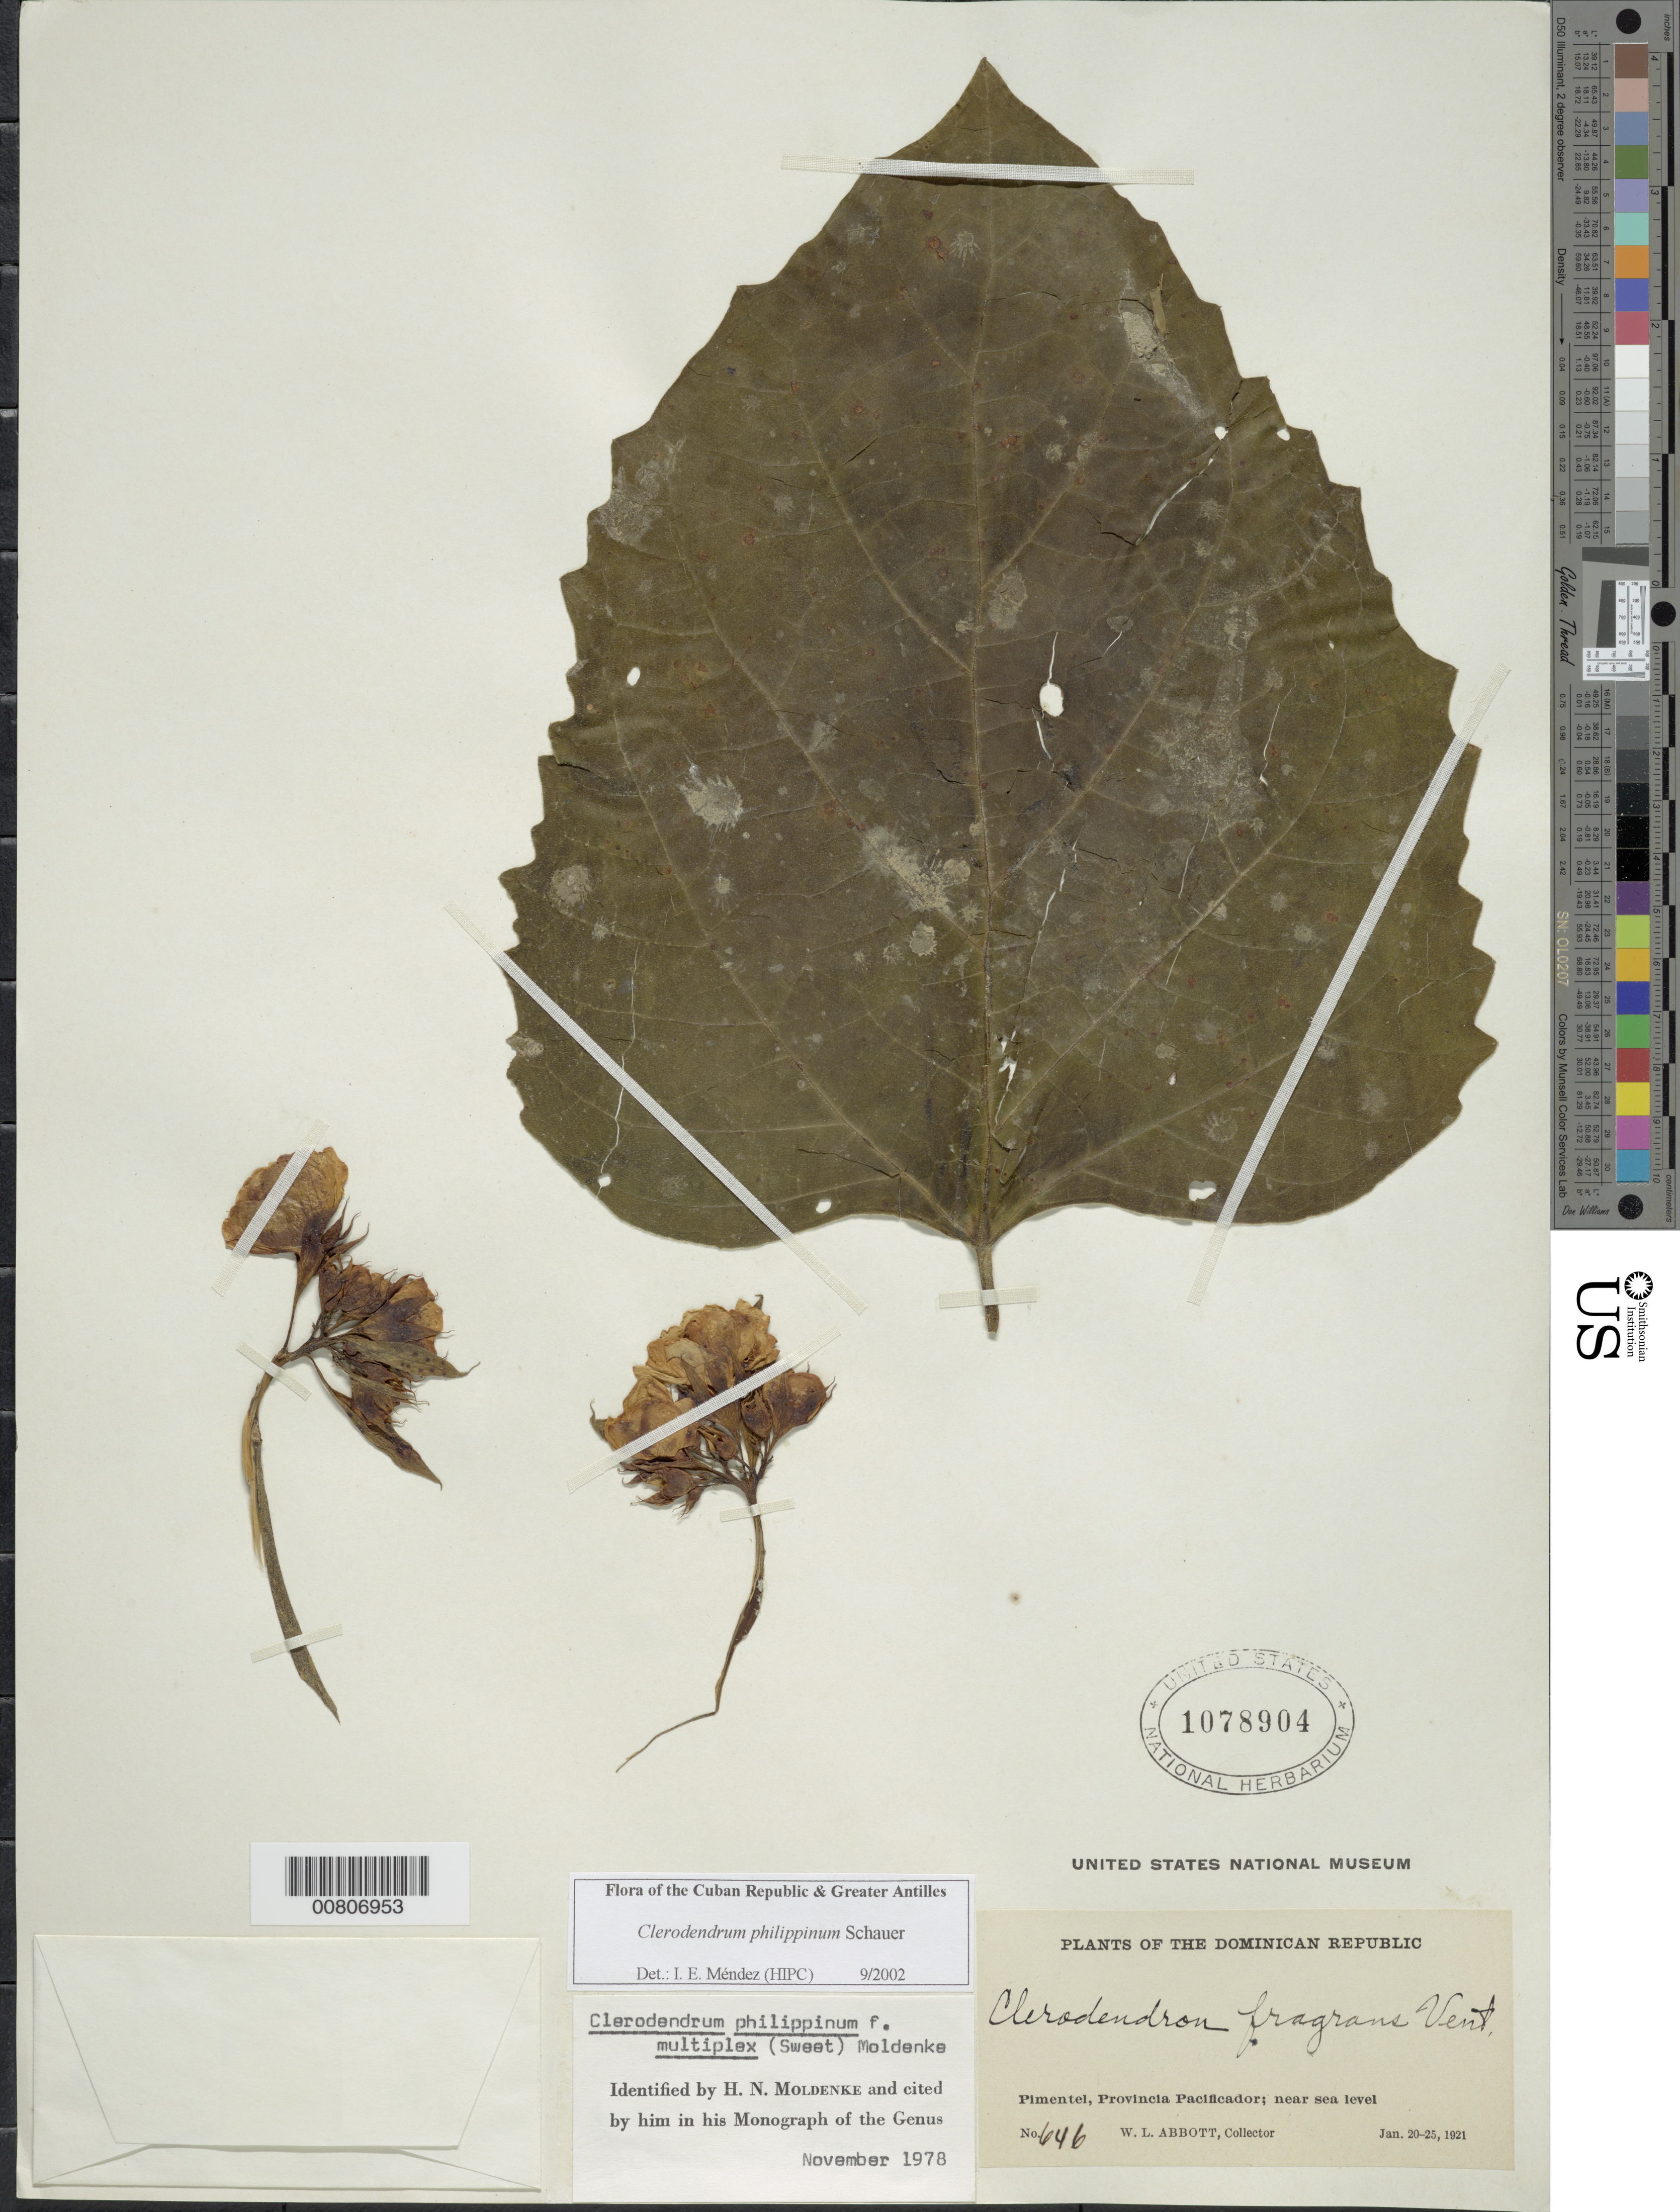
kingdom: Plantae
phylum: Tracheophyta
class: Magnoliopsida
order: Lamiales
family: Lamiaceae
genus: Clerodendrum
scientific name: Clerodendrum chinense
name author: (Osbeck) Mabb.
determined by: Méndez, Isidro E., (HIPC)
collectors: W. L. Abbott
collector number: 646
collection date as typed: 20 Jan 1921 to 25 Jan 1921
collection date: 1921-01-20/1921-01-25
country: Dominican Republic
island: Hispaniola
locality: Prov. Pacificador, Pimentel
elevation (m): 0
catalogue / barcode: US 1078904